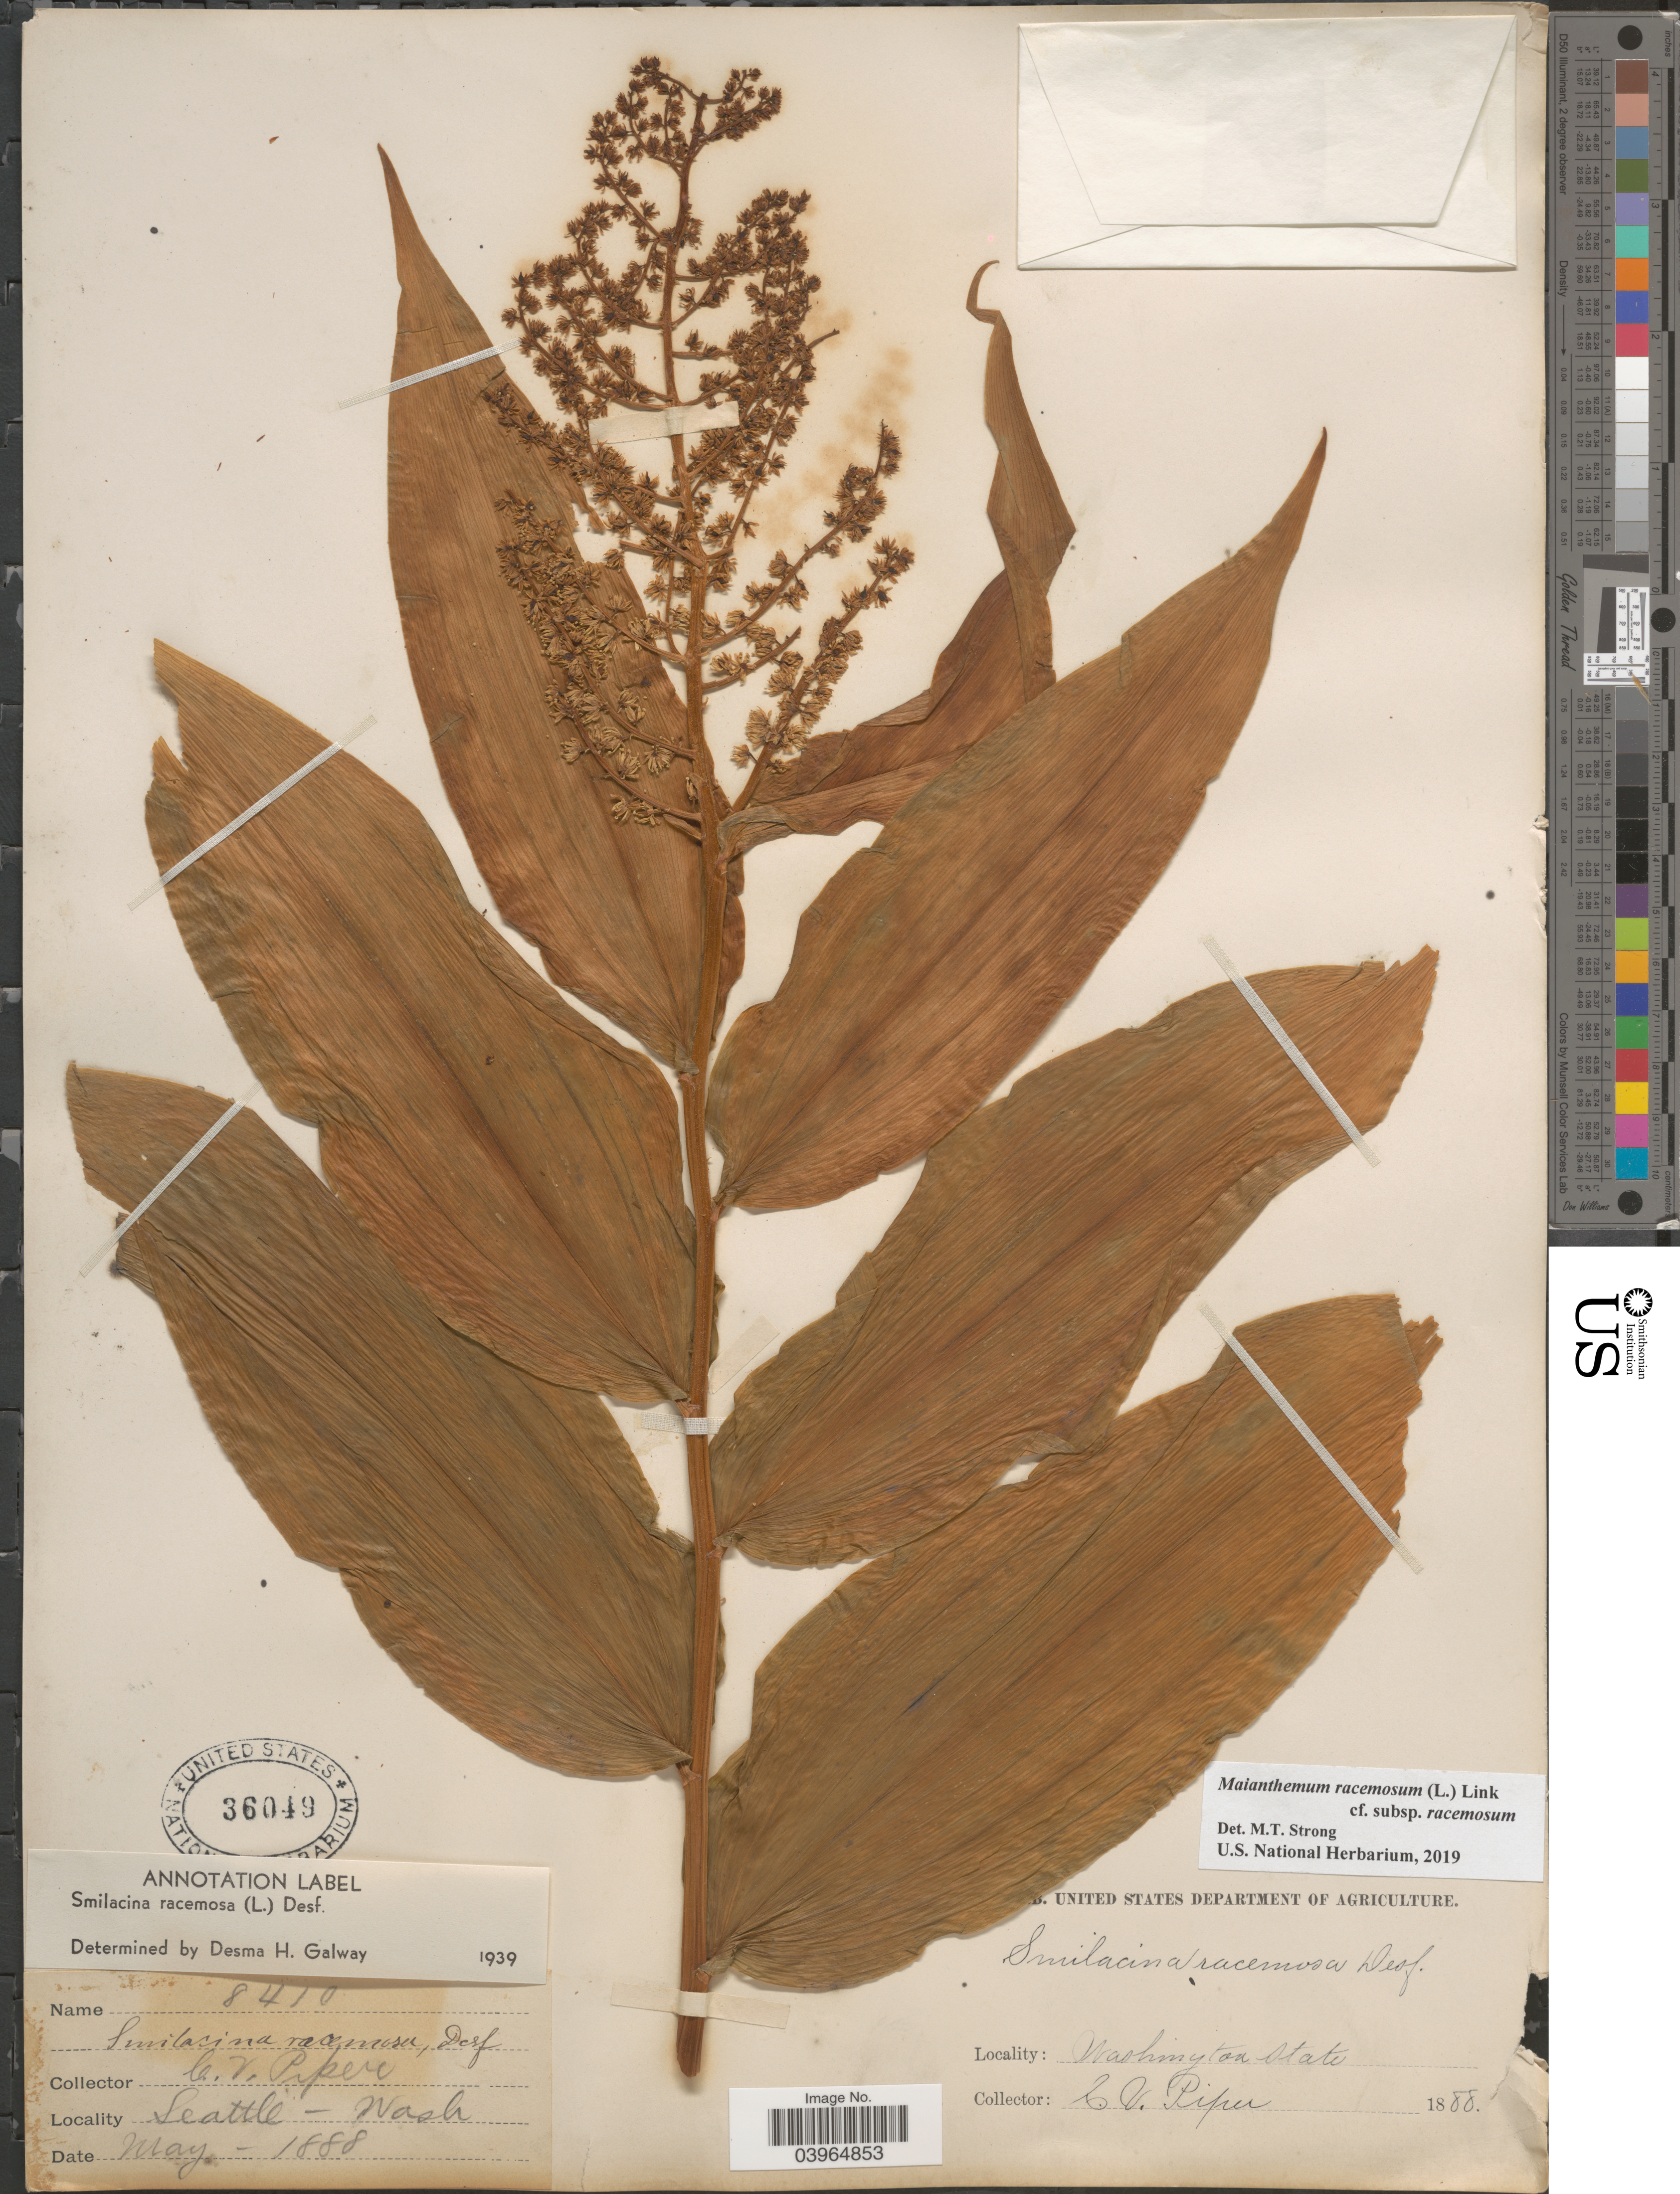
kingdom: Plantae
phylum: Tracheophyta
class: Liliopsida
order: Asparagales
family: Asparagaceae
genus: Maianthemum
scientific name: Maianthemum racemosum subsp. racemosum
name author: (L.) Link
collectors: C. V. Piper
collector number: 8410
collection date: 1888-05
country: United States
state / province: Washington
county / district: King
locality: Seattle.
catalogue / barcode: US 36049